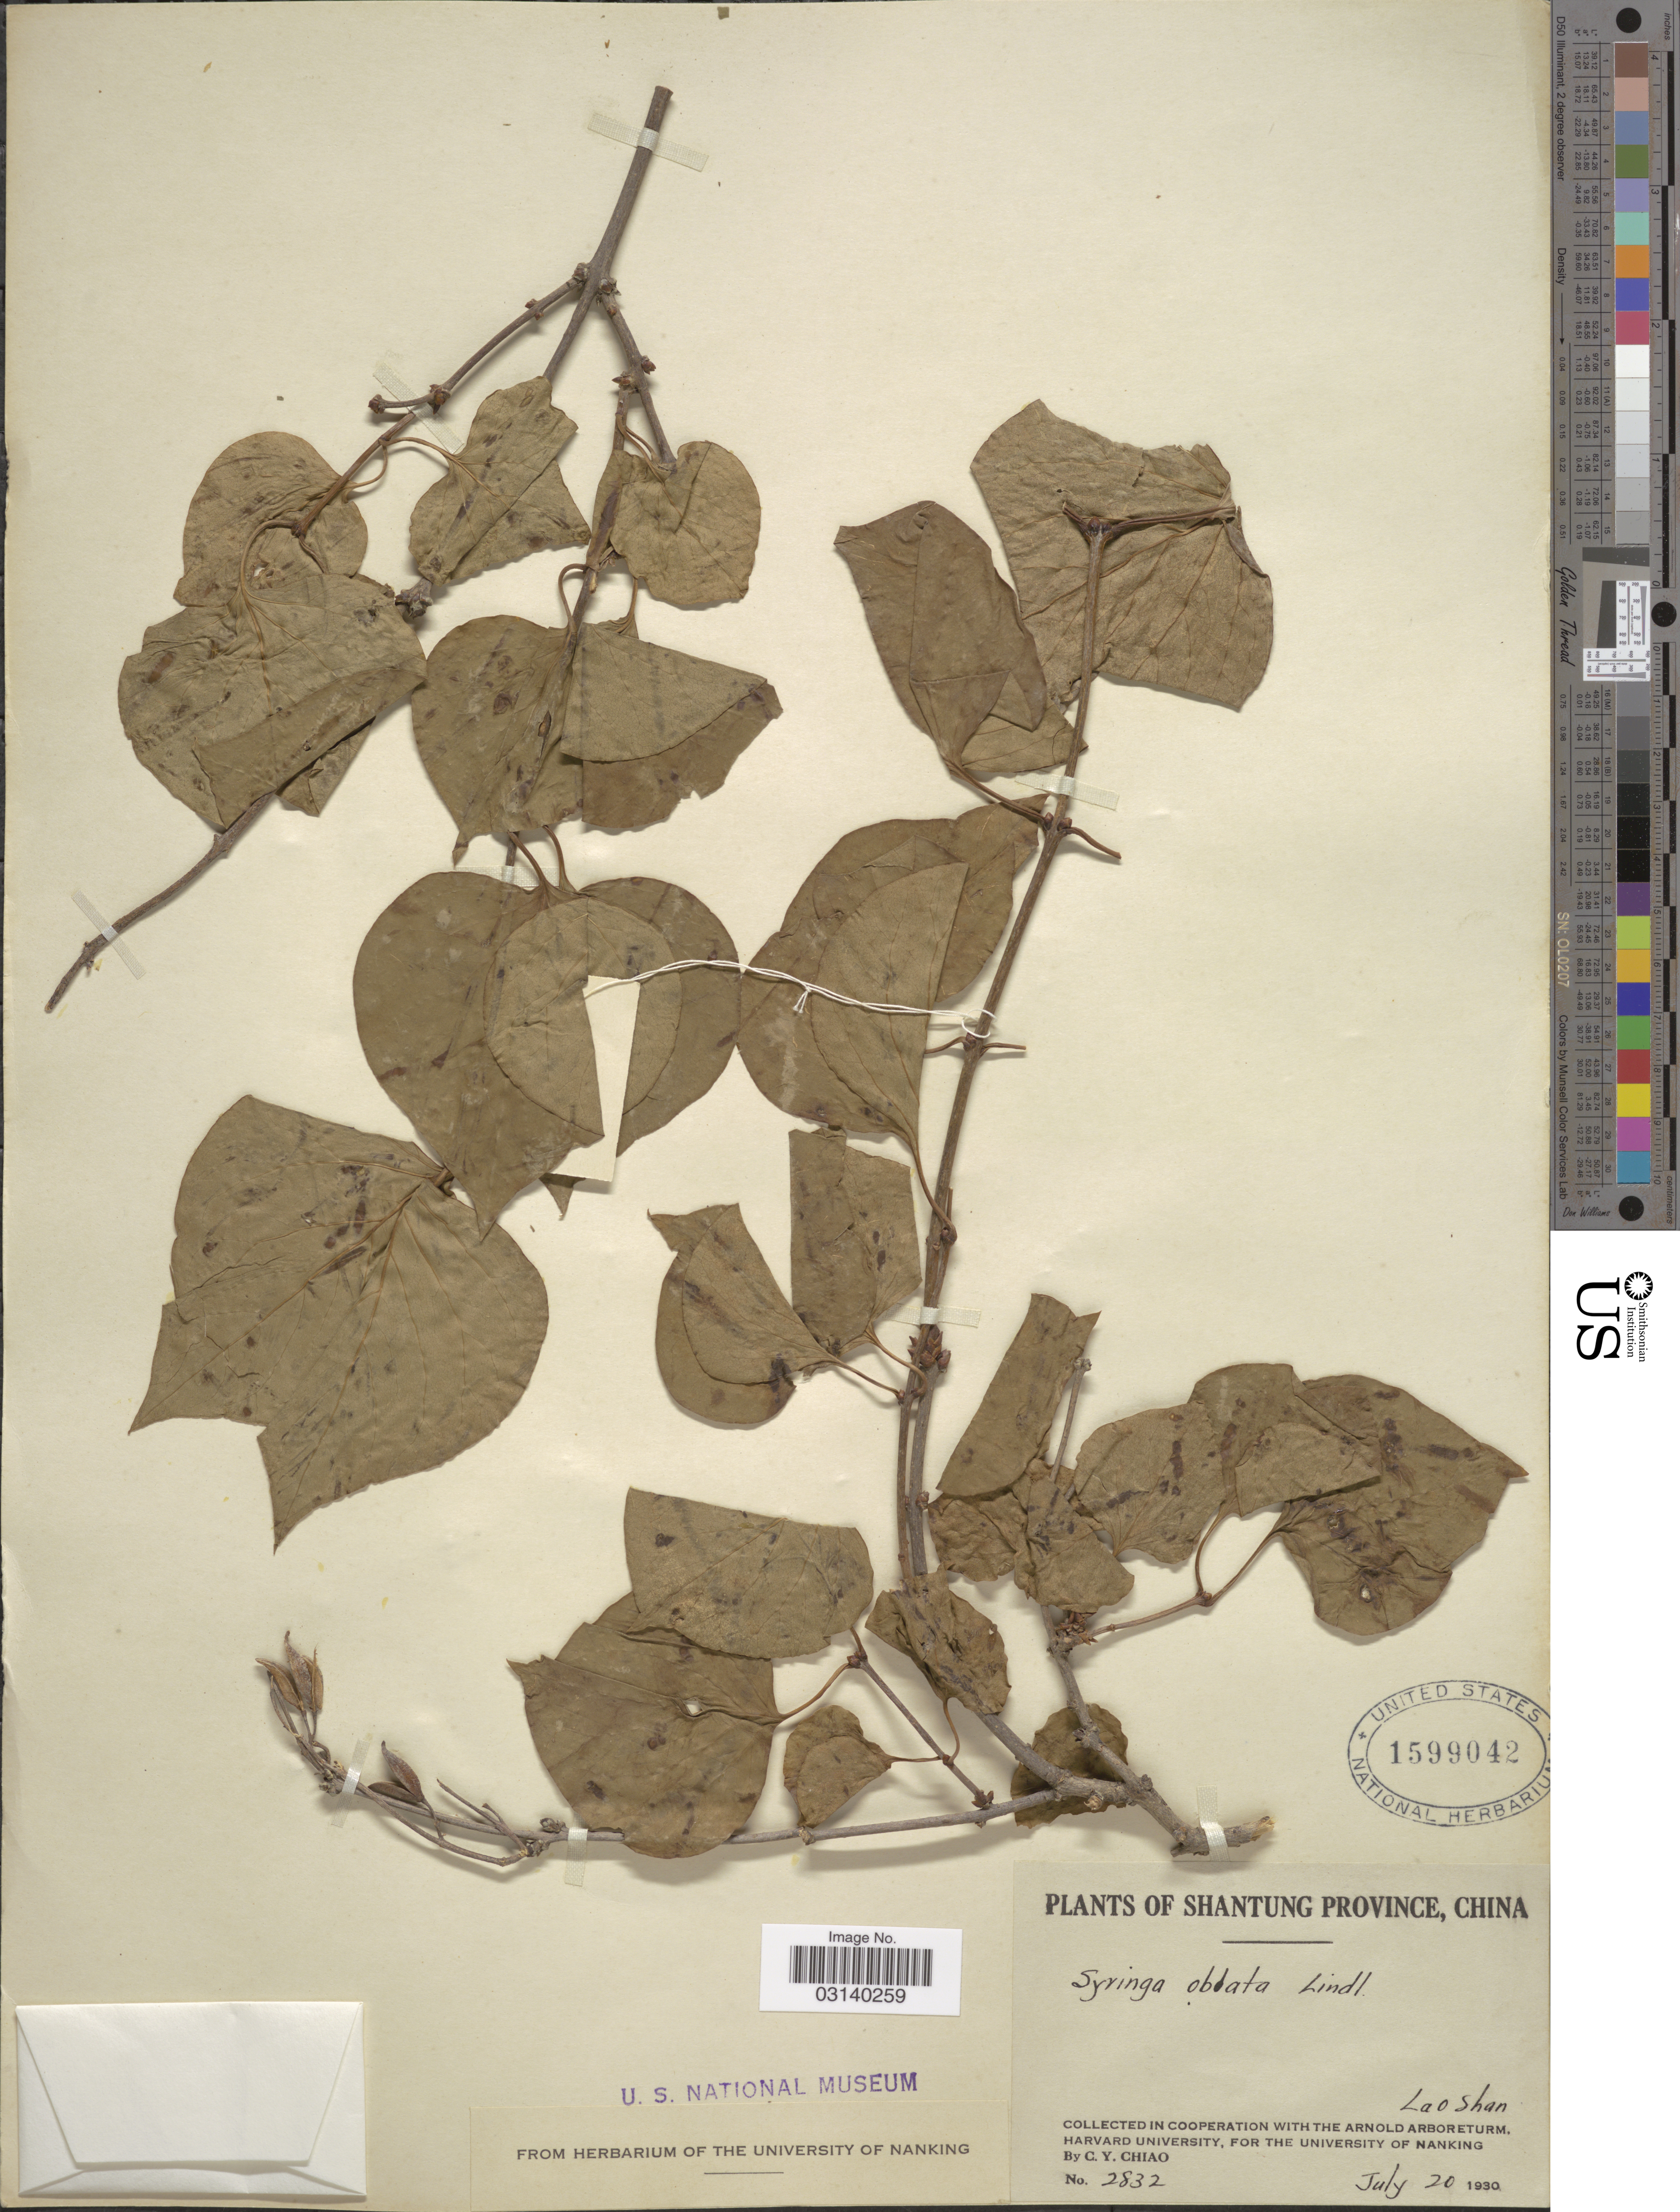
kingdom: Plantae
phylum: Tracheophyta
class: Magnoliopsida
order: Lamiales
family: Oleaceae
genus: Syringa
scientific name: Syringa oblata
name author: Lindl.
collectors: C. Y. Chiao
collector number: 2832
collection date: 1930-07-20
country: China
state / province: Shandong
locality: Shantung Province. Lao Shan.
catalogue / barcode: US 1599042